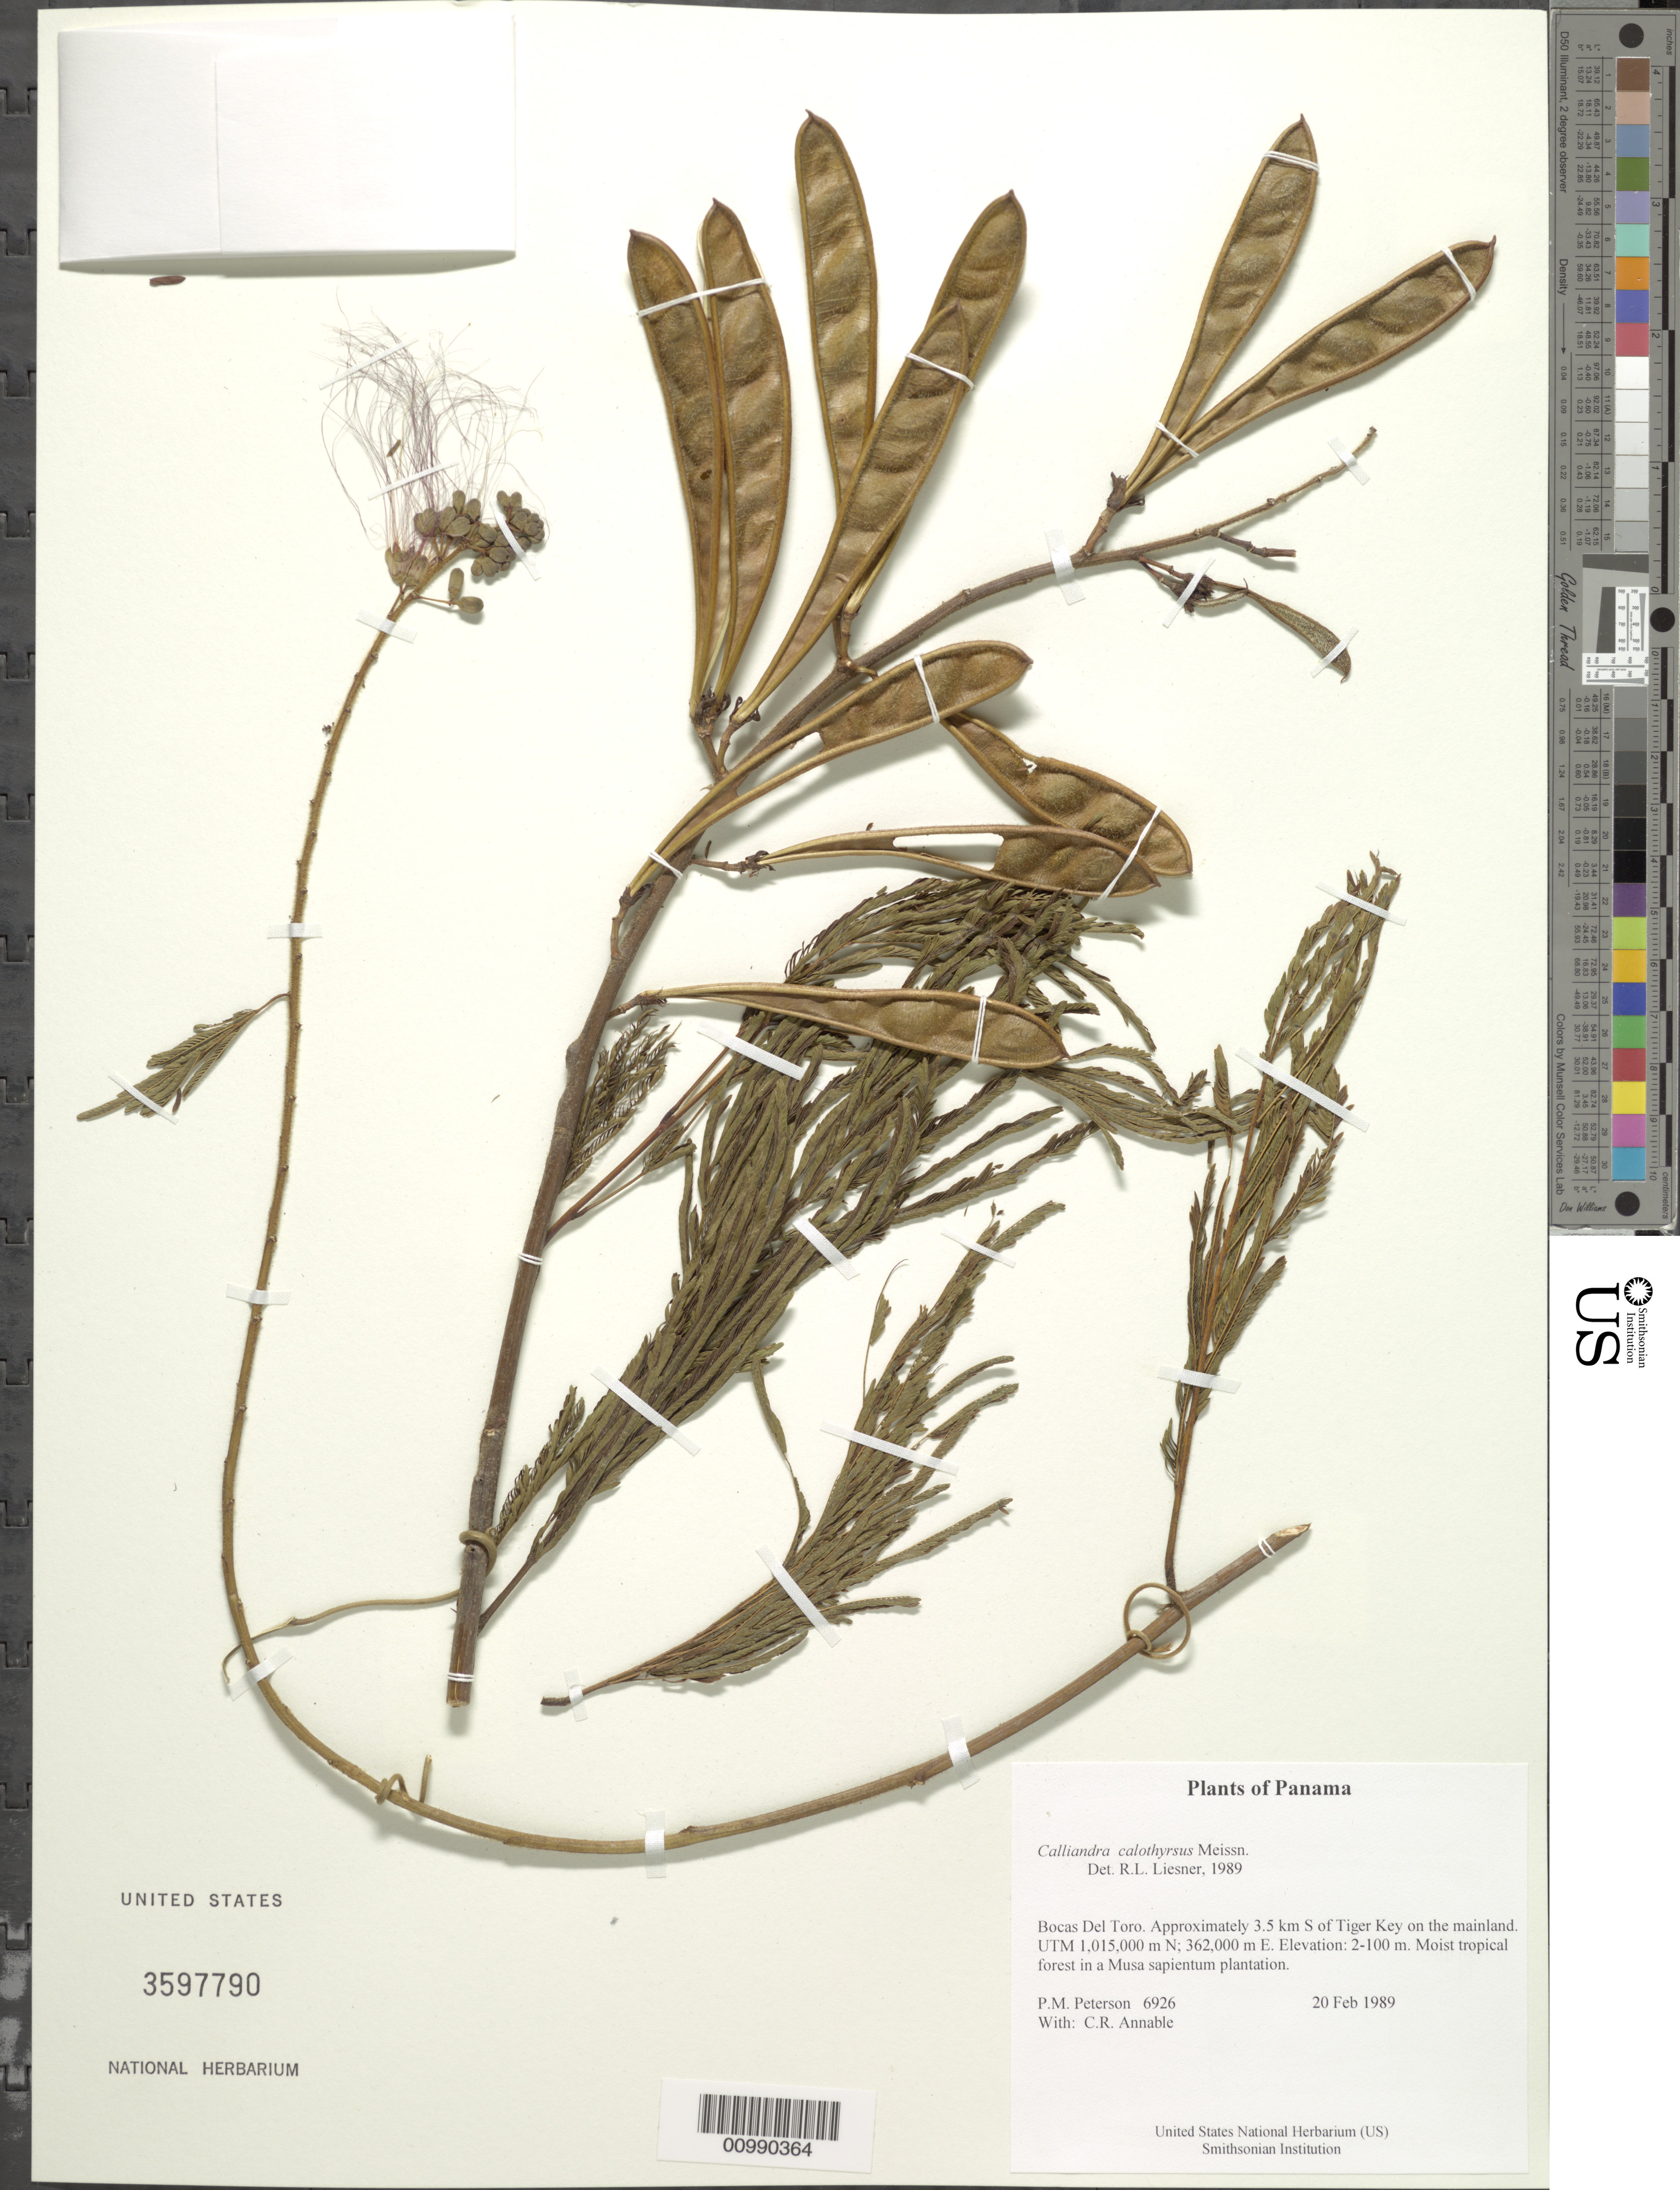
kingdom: Plantae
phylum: Tracheophyta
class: Magnoliopsida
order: Fabales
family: Fabaceae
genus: Calliandra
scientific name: Calliandra calothyrsus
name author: Meisn.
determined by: Liesner, R. L.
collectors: P. M. Peterson & C. R. Annable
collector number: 06926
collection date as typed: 20 Feb 1989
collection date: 1989-02-20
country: Panama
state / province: Bocas del Toro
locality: Approximately 3.5 km S of Tiger Key on the mainland. UTM 1,015,000 m N; 362,000 m E.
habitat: Moist tropical forest in a Musa sapientum plantation.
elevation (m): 2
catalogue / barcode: US 3597790